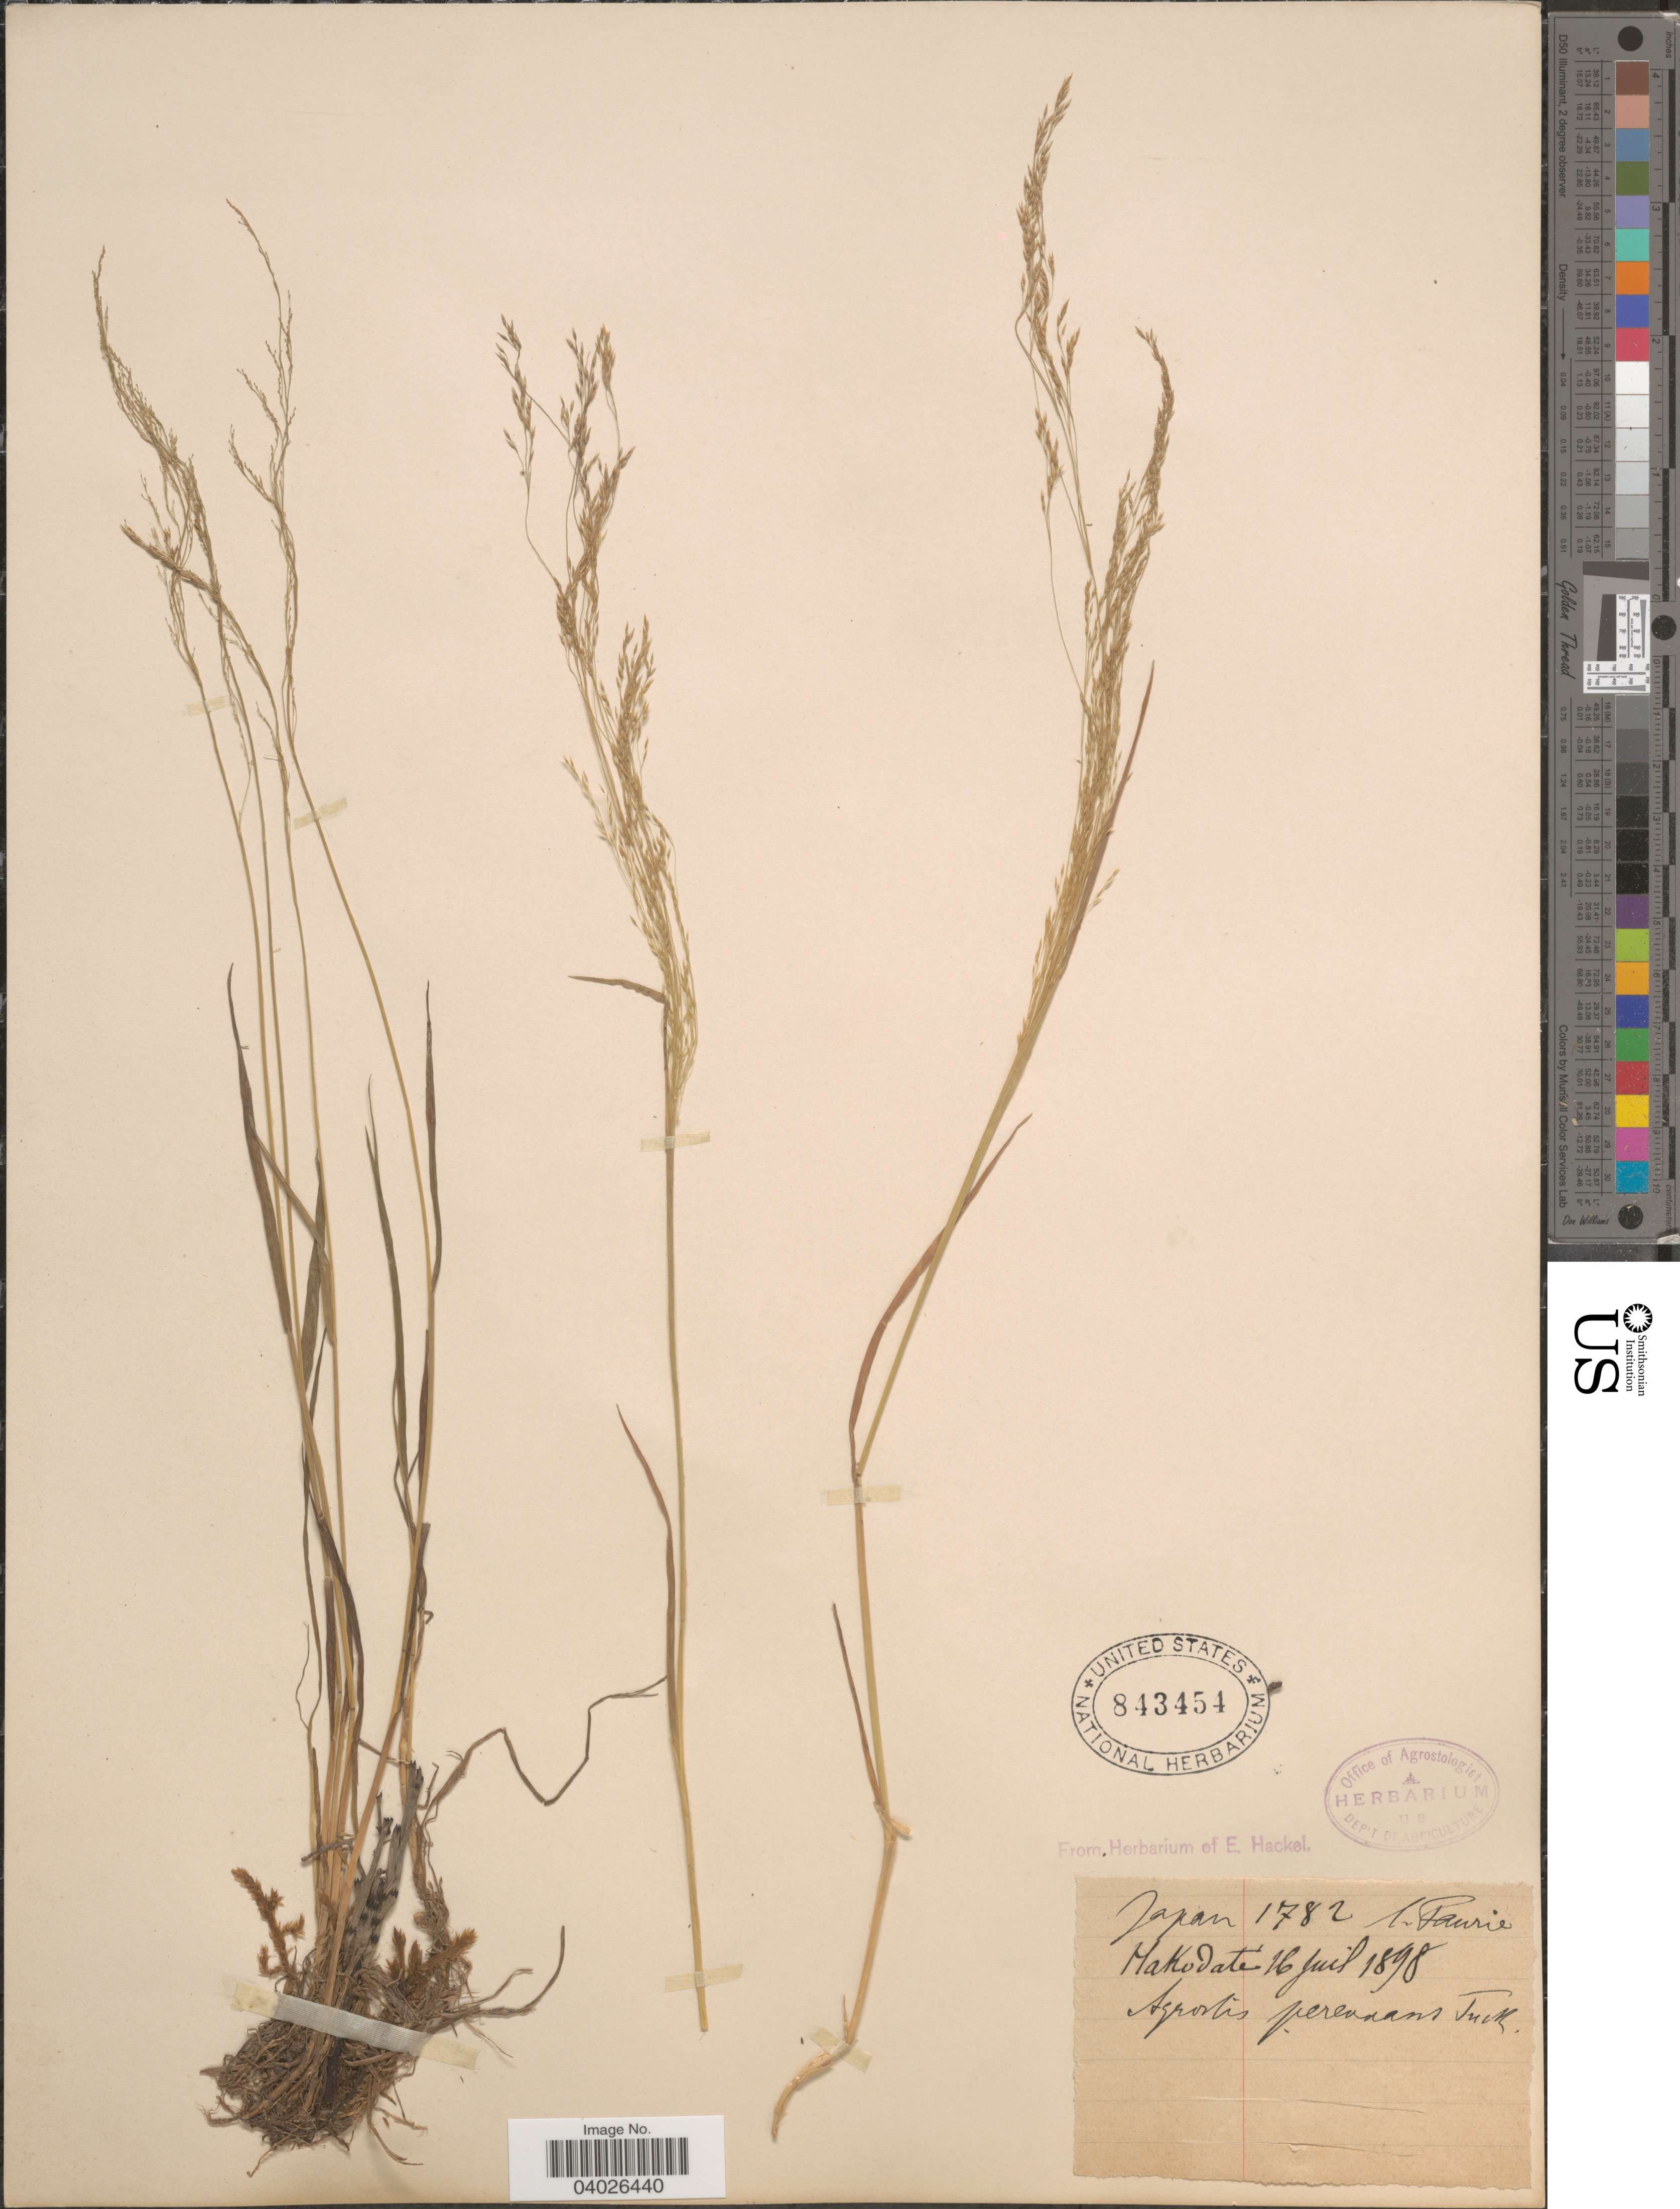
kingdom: Plantae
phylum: Tracheophyta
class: Liliopsida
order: Poales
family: Poaceae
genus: Agrostis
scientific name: Agrostis perennans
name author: (Walter) Tuck.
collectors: -. Faurie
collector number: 1782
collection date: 1898-07-16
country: Japan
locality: Hakodate.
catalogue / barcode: US 843454